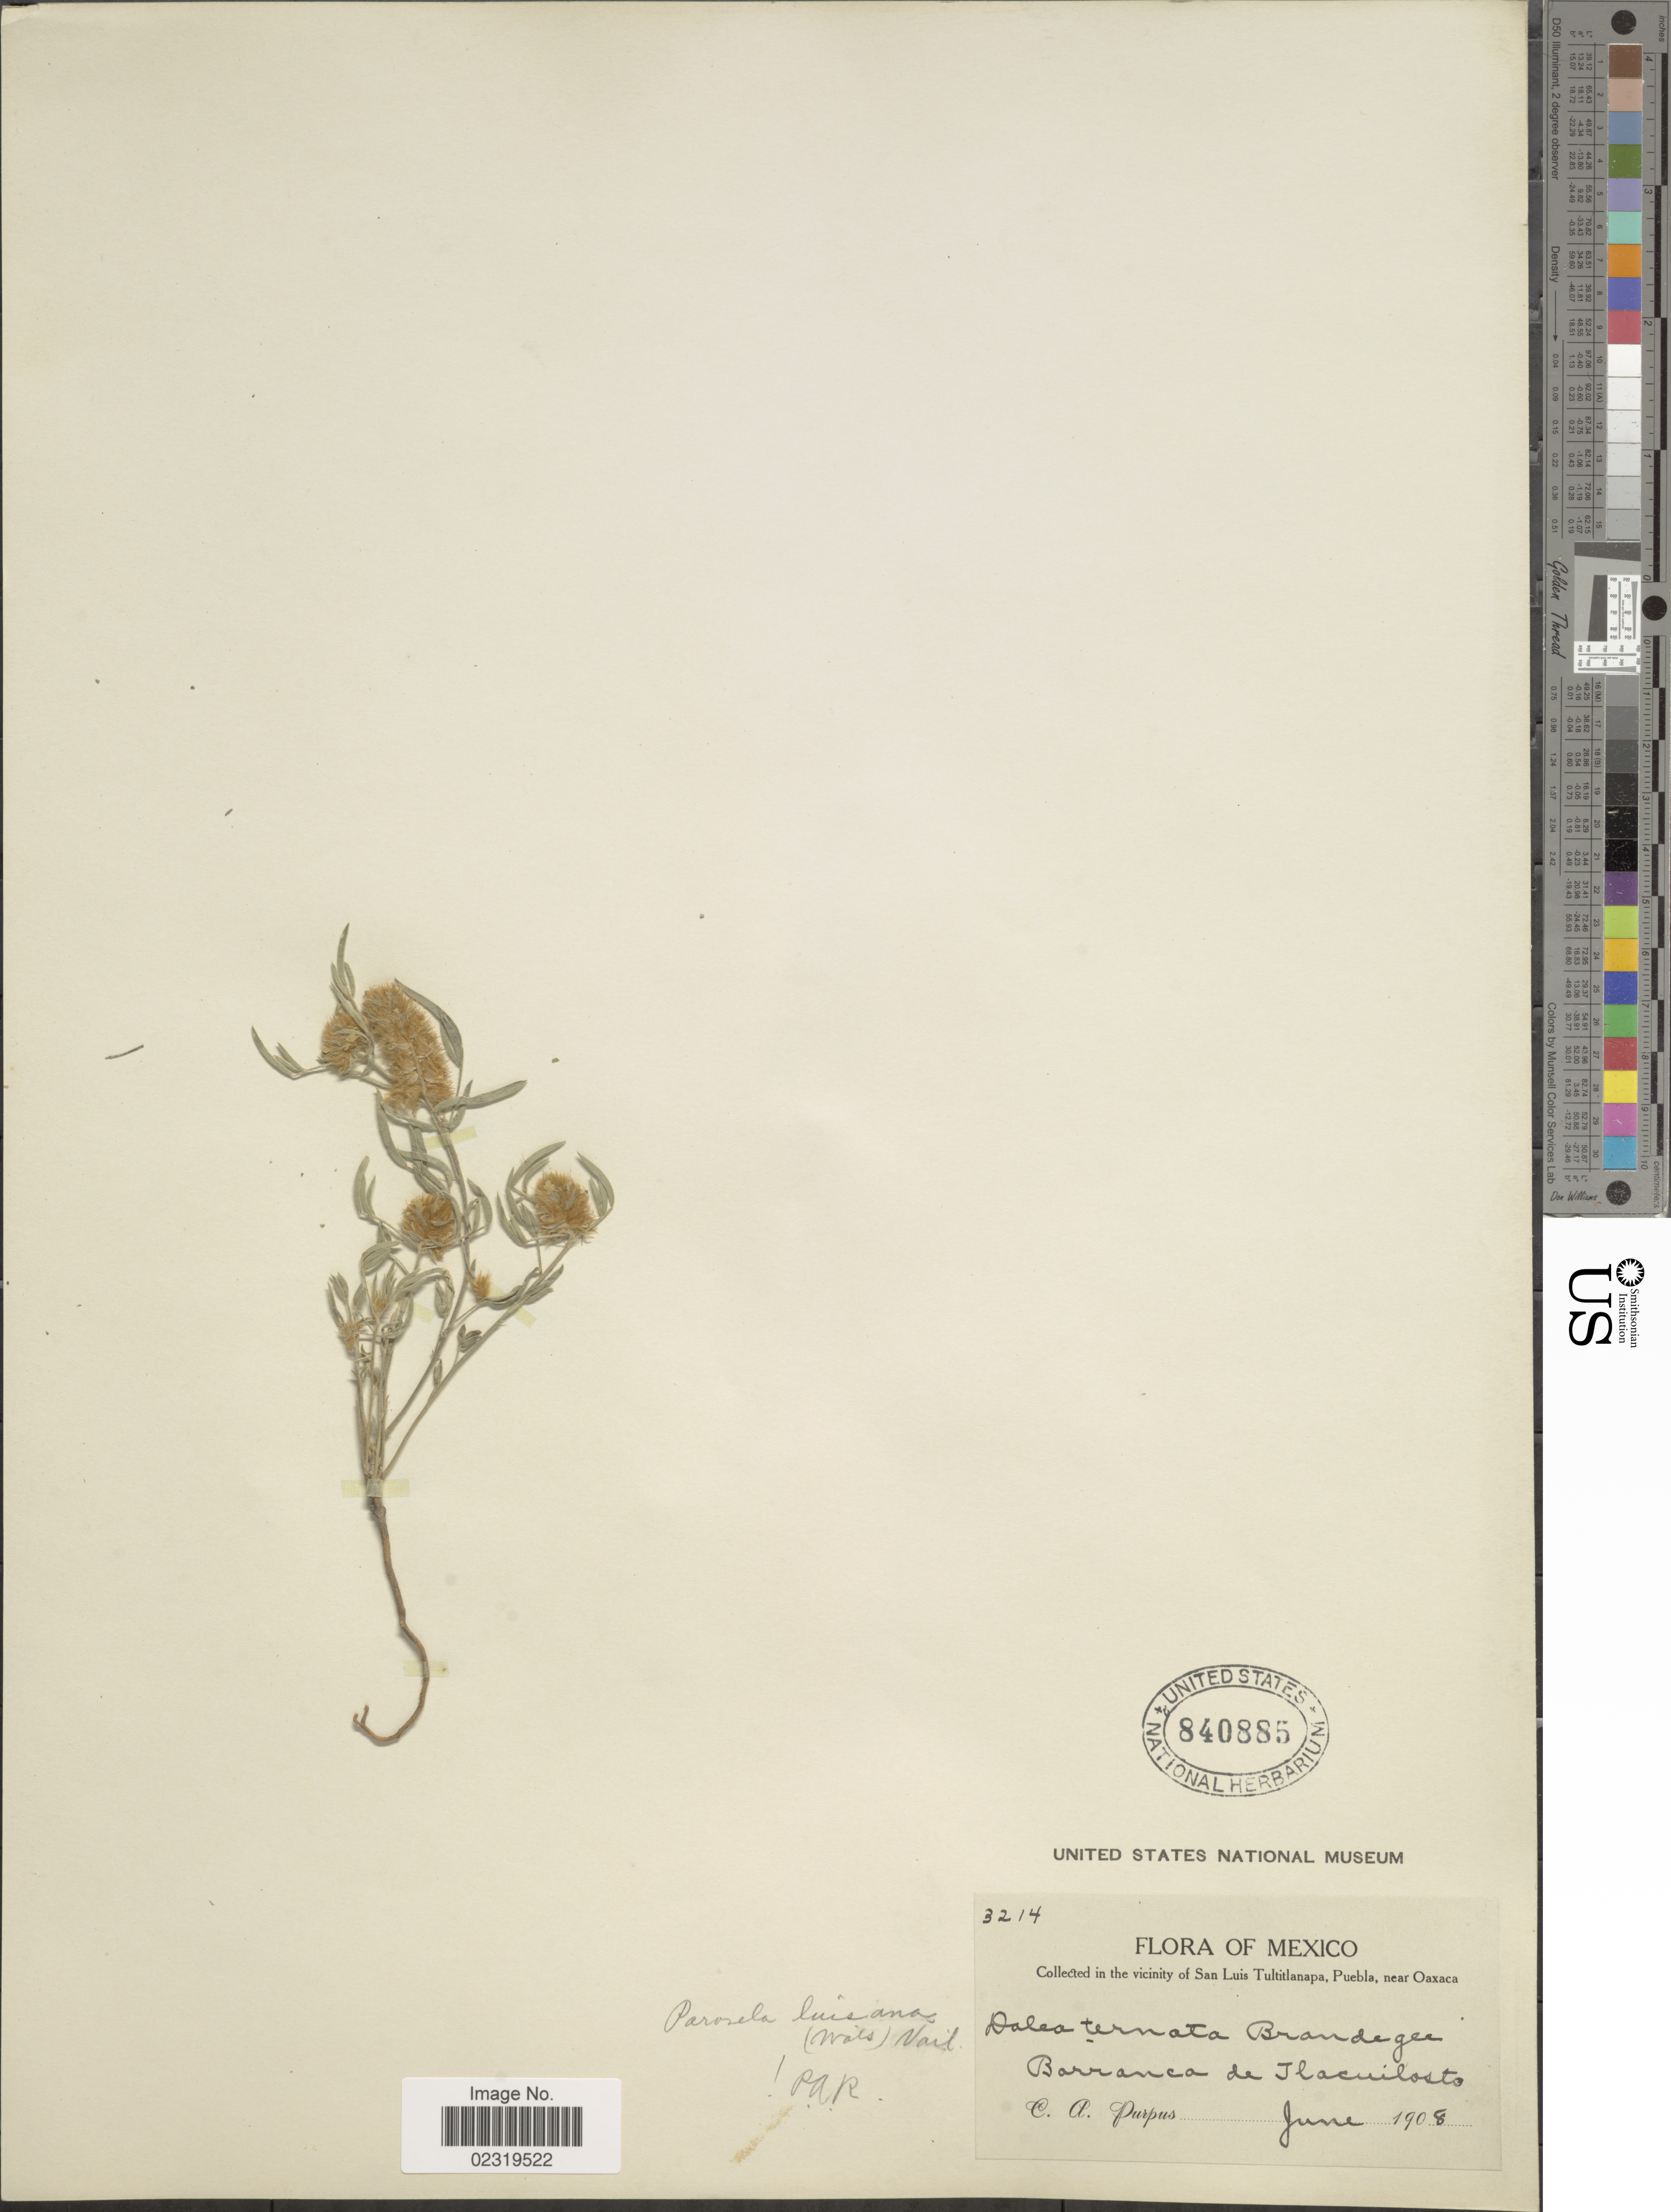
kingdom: Plantae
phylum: Tracheophyta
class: Magnoliopsida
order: Fabales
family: Fabaceae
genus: Dalea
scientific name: Dalea luisana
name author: S. Watson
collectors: C. A. Purpus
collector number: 3214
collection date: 1908-06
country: Mexico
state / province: Puebla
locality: In the vicinity of San Luis Tultitlanapa, Puebla, near Oaxaca, Barranca de Ilacuilosto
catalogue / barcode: US 840885